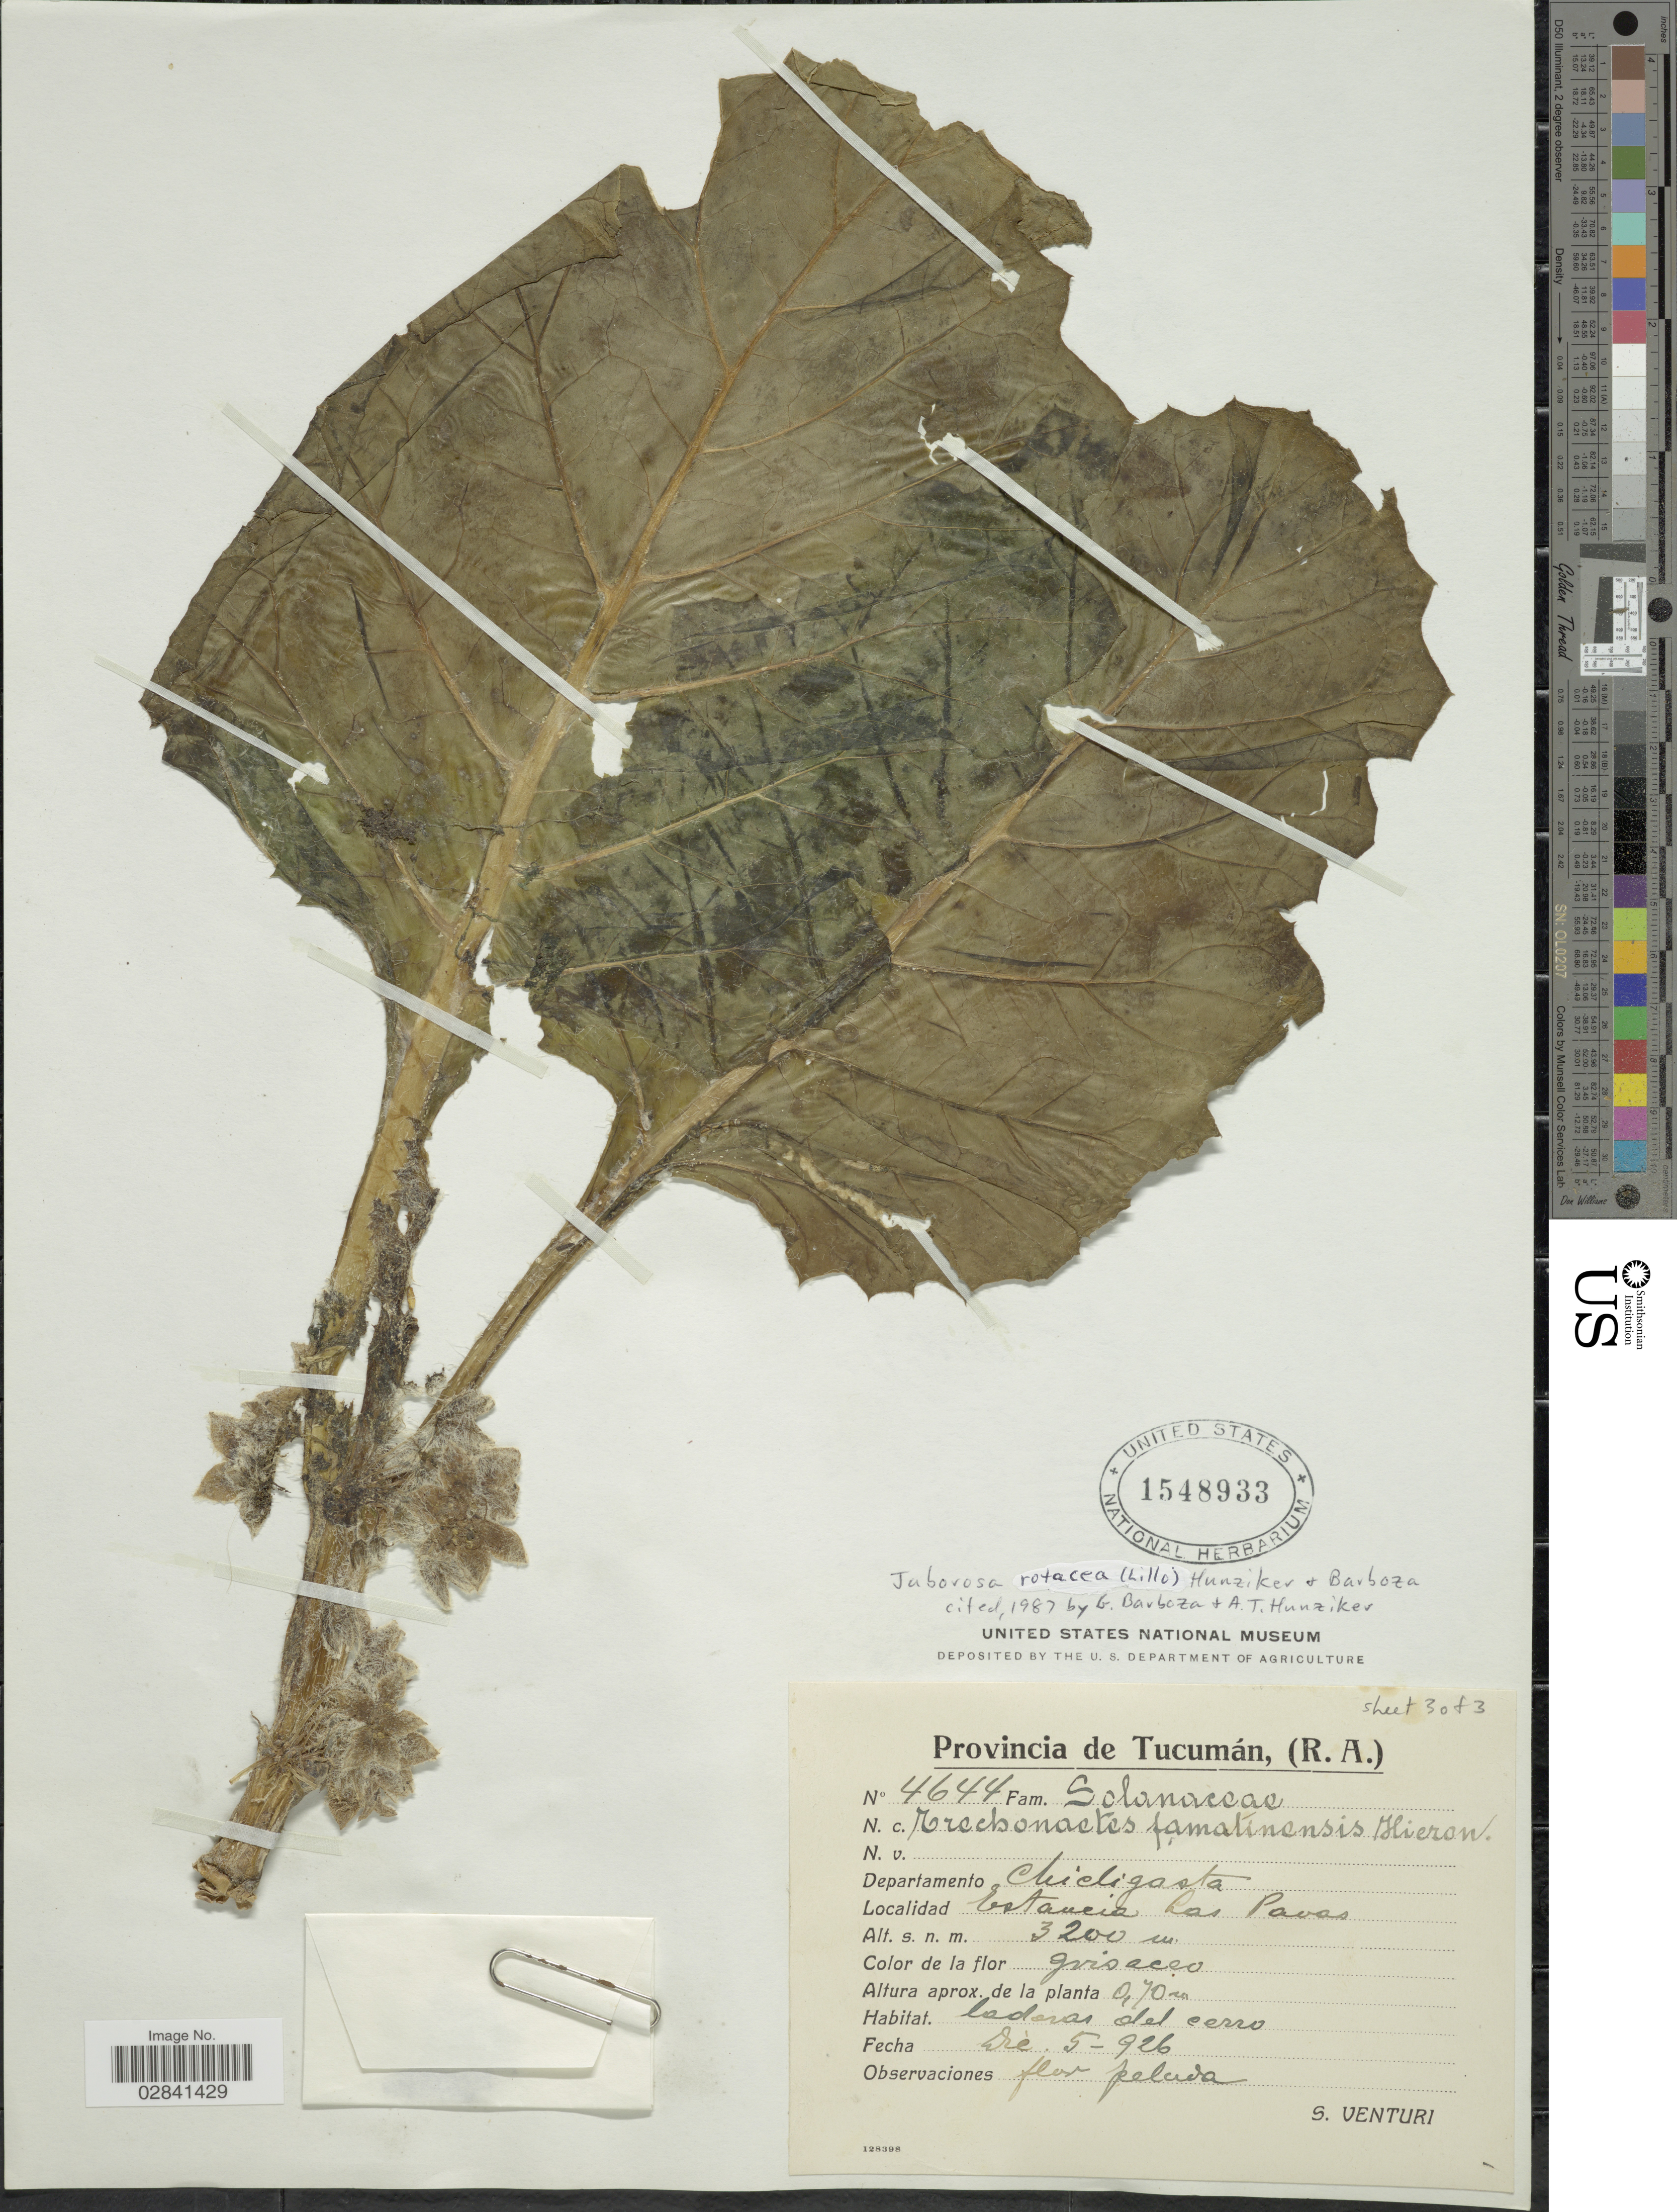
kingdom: Plantae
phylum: Tracheophyta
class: Magnoliopsida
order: Solanales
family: Solanaceae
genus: Jaborosa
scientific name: Jaborosa rotacea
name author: (Lillo) Hunz. & Barboza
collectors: S. Venturi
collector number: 4644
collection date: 1926-12-05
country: Argentina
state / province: Tucuman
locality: Departamento Chicligasta. Estancia Las Pavas.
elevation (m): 3200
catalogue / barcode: US 1548933